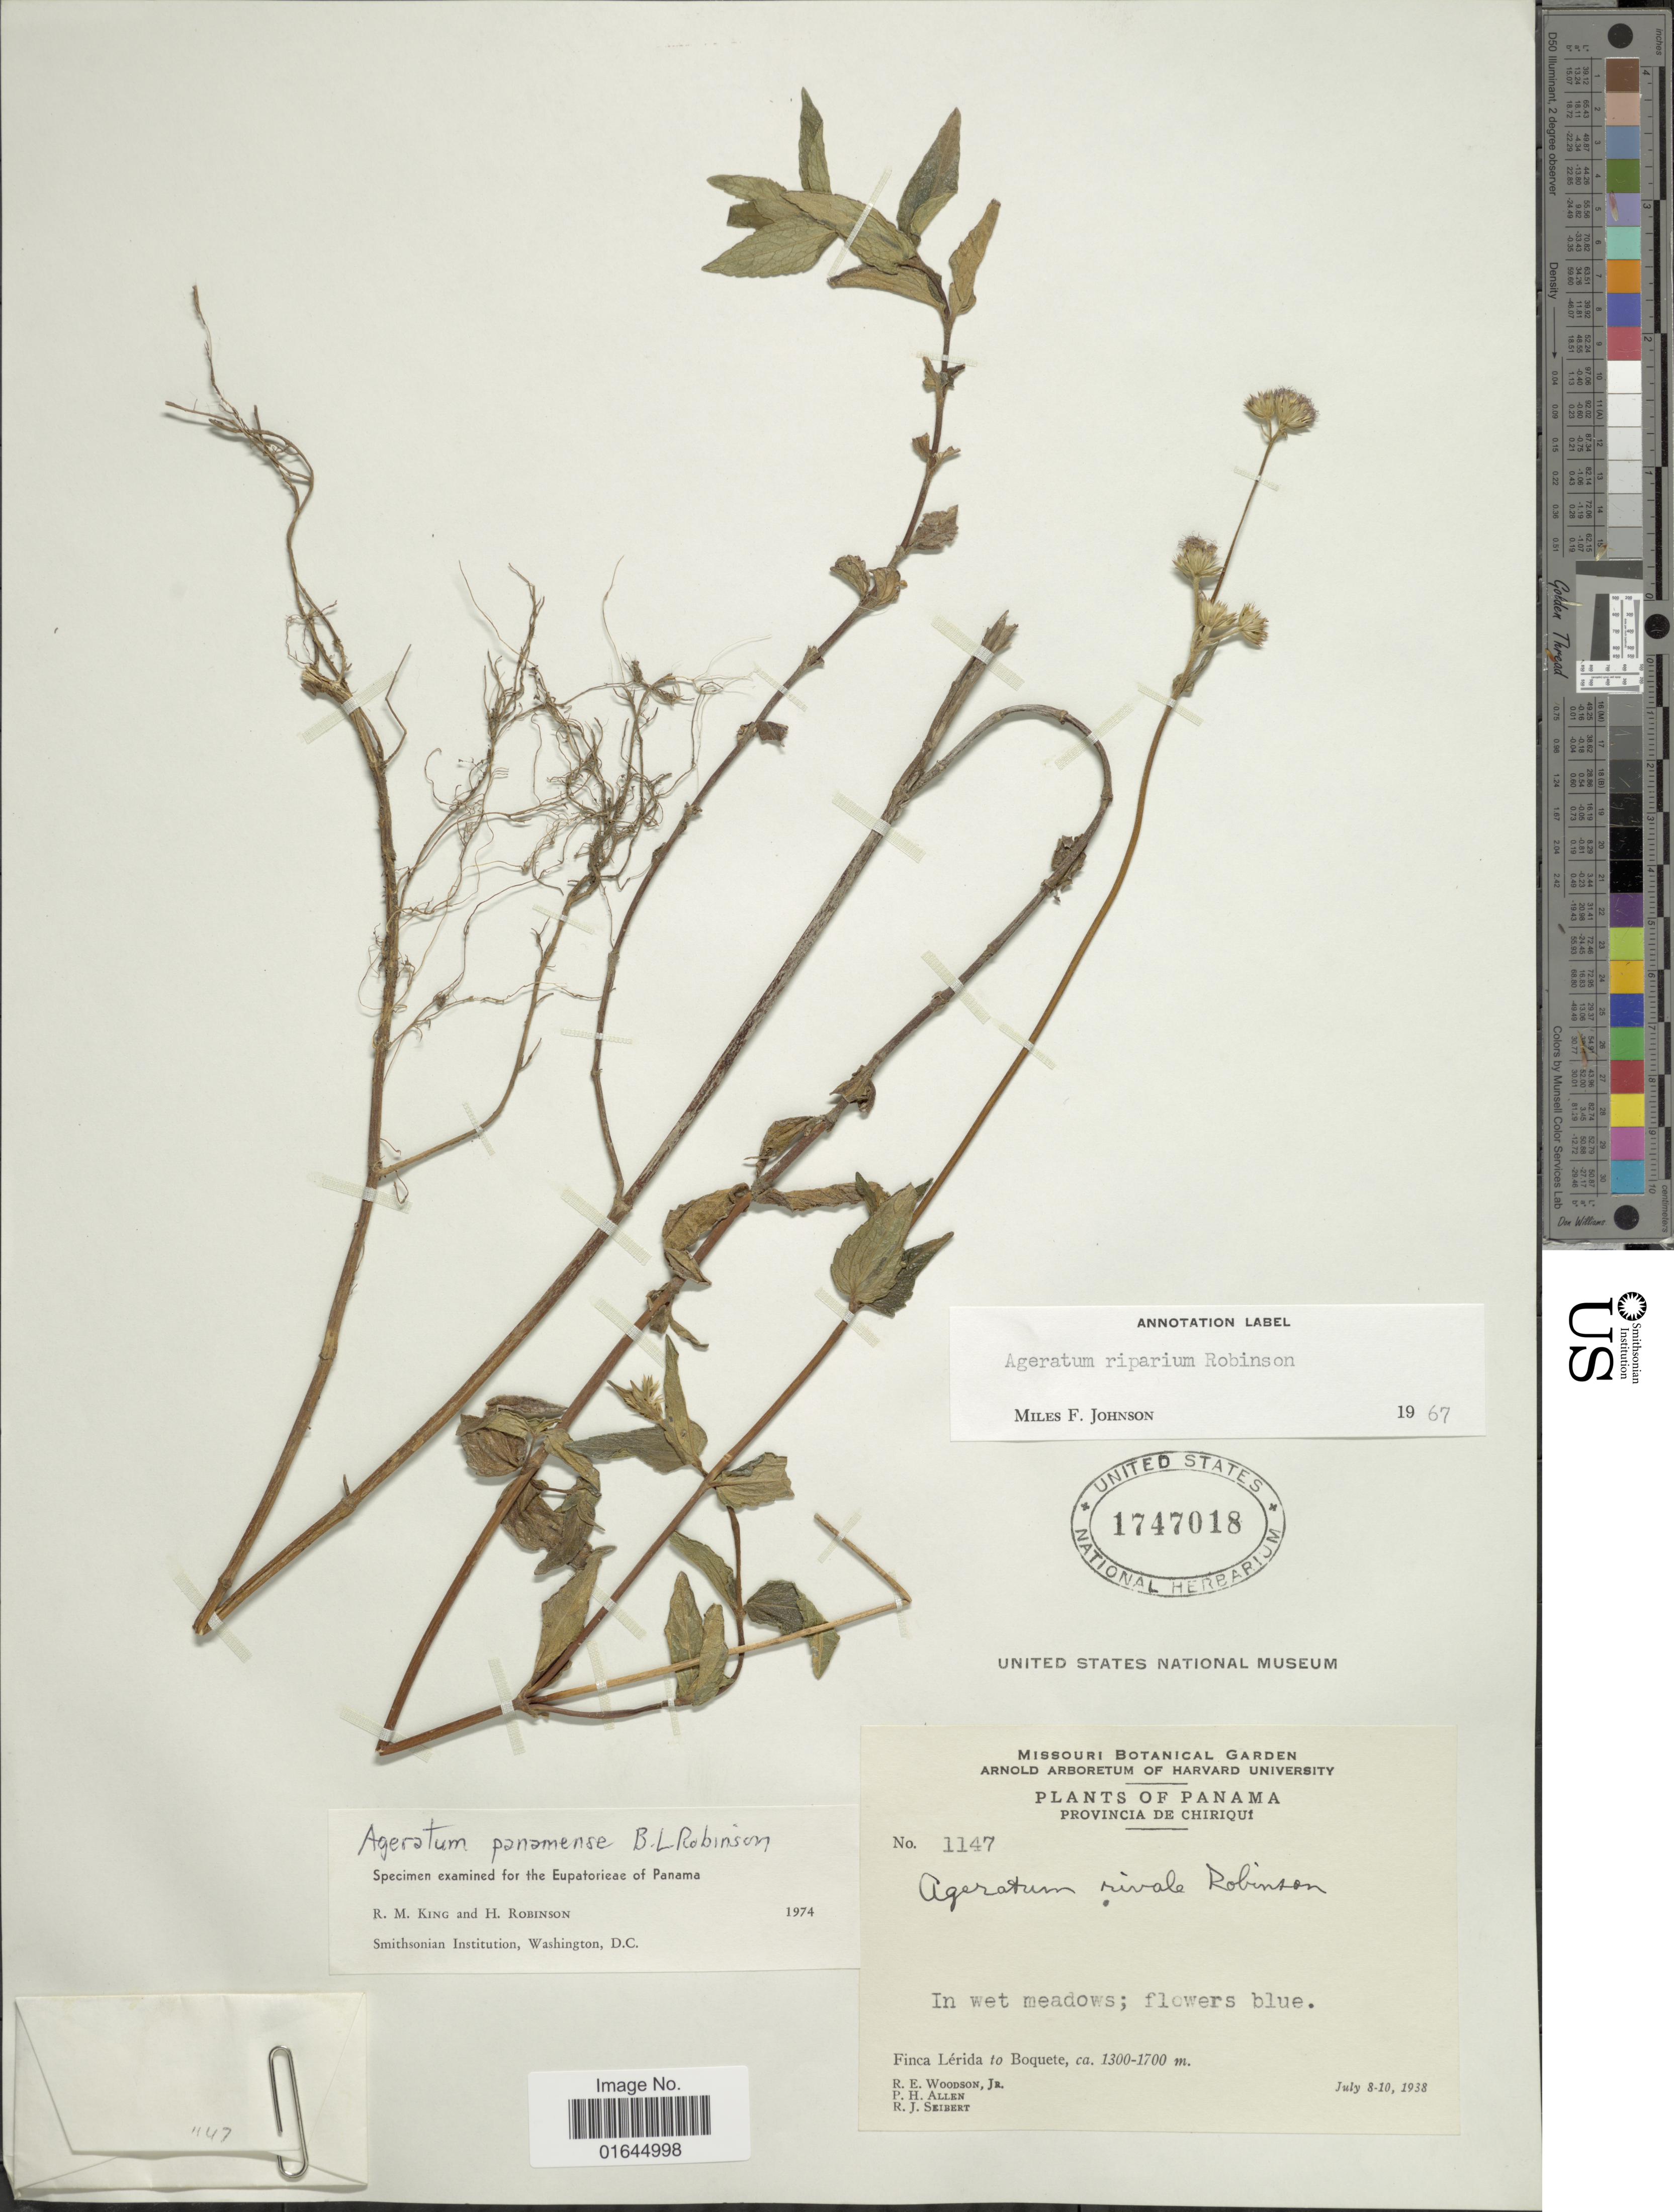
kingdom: Plantae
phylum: Tracheophyta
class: Magnoliopsida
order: Asterales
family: Asteraceae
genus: Ageratum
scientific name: Ageratum panamense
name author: B.L. Rob.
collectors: R. E. Woodson, P. H. Allen & R. J. Seibert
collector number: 1147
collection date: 1938-07-08/1938-07-10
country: Panama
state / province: Chiriqui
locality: Finca Lérida to Boquete.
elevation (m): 1300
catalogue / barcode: US 1747018